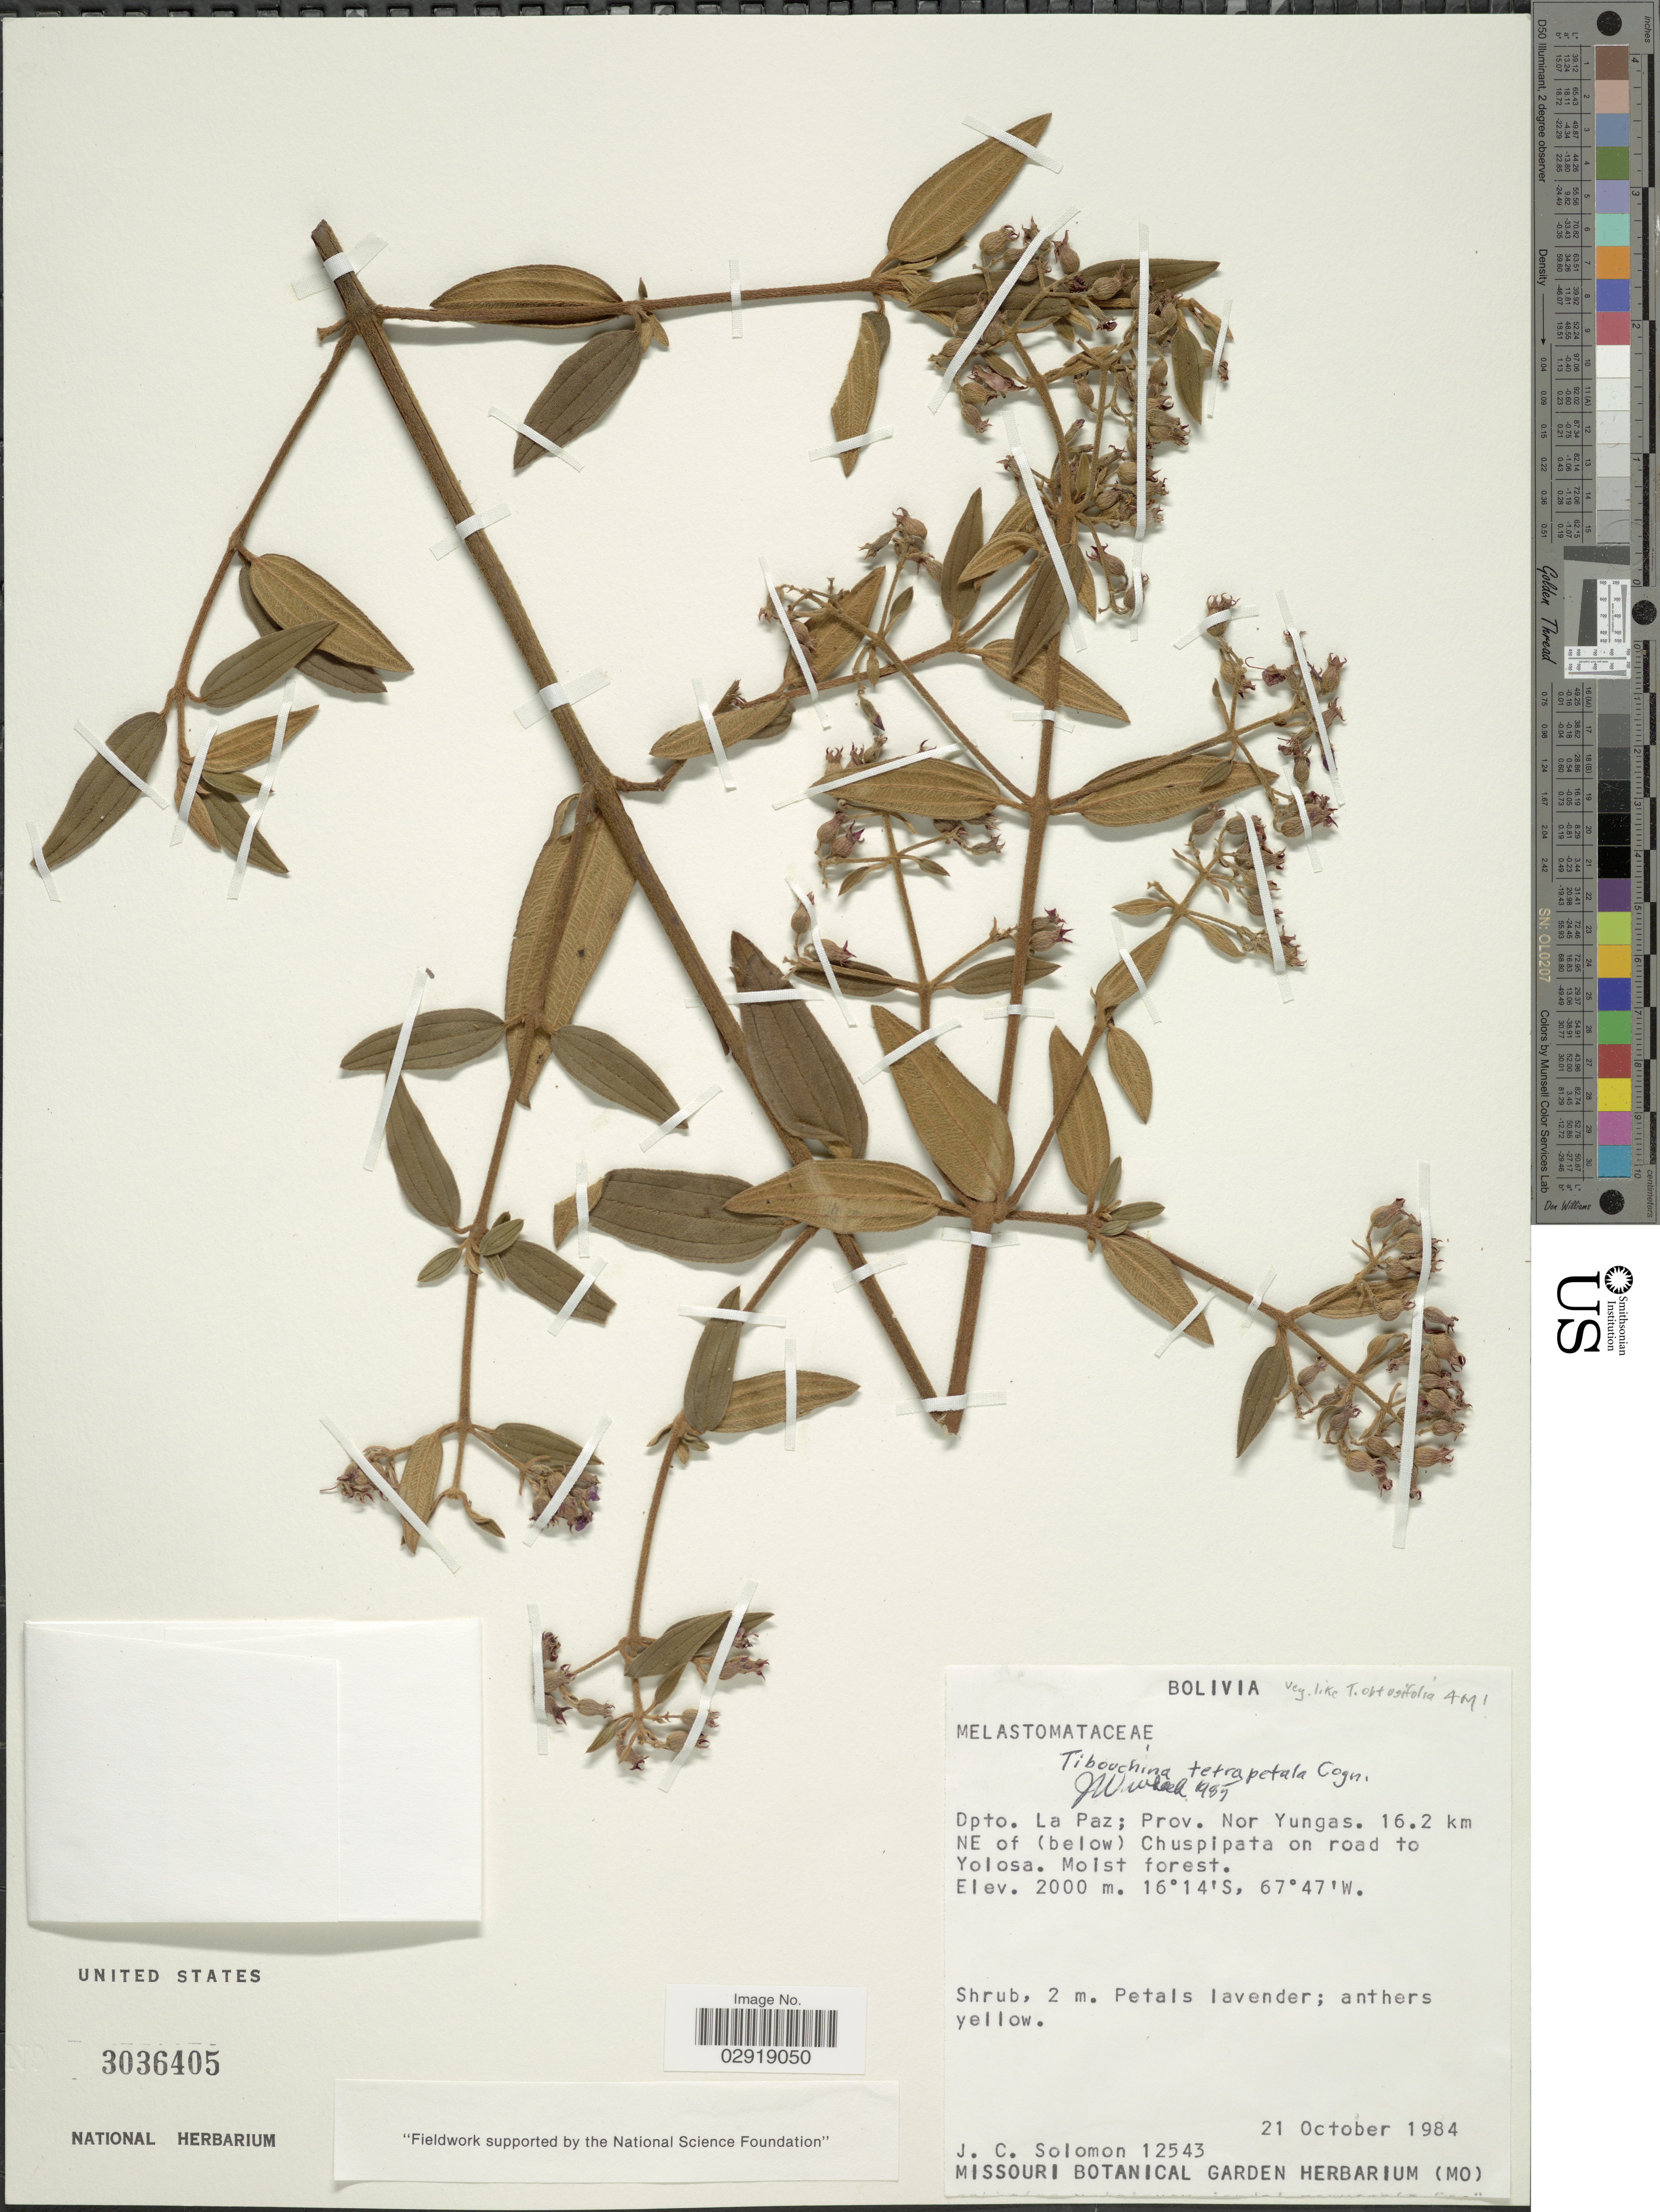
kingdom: Plantae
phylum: Tracheophyta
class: Magnoliopsida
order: Myrtales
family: Melastomataceae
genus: Chaetogastra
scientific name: Chaetogastra tetrapetala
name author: (Cogn.) P.J.F. Guim. & Michelang.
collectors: J. C. Solomon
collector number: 12543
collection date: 1984-10-21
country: Bolivia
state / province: La Paz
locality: Dpto. La Paz; Prov. Nor Yungas. 16.2 km NE of (below) Chuspipata on road to Yolosa.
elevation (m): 2000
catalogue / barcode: US 3036405